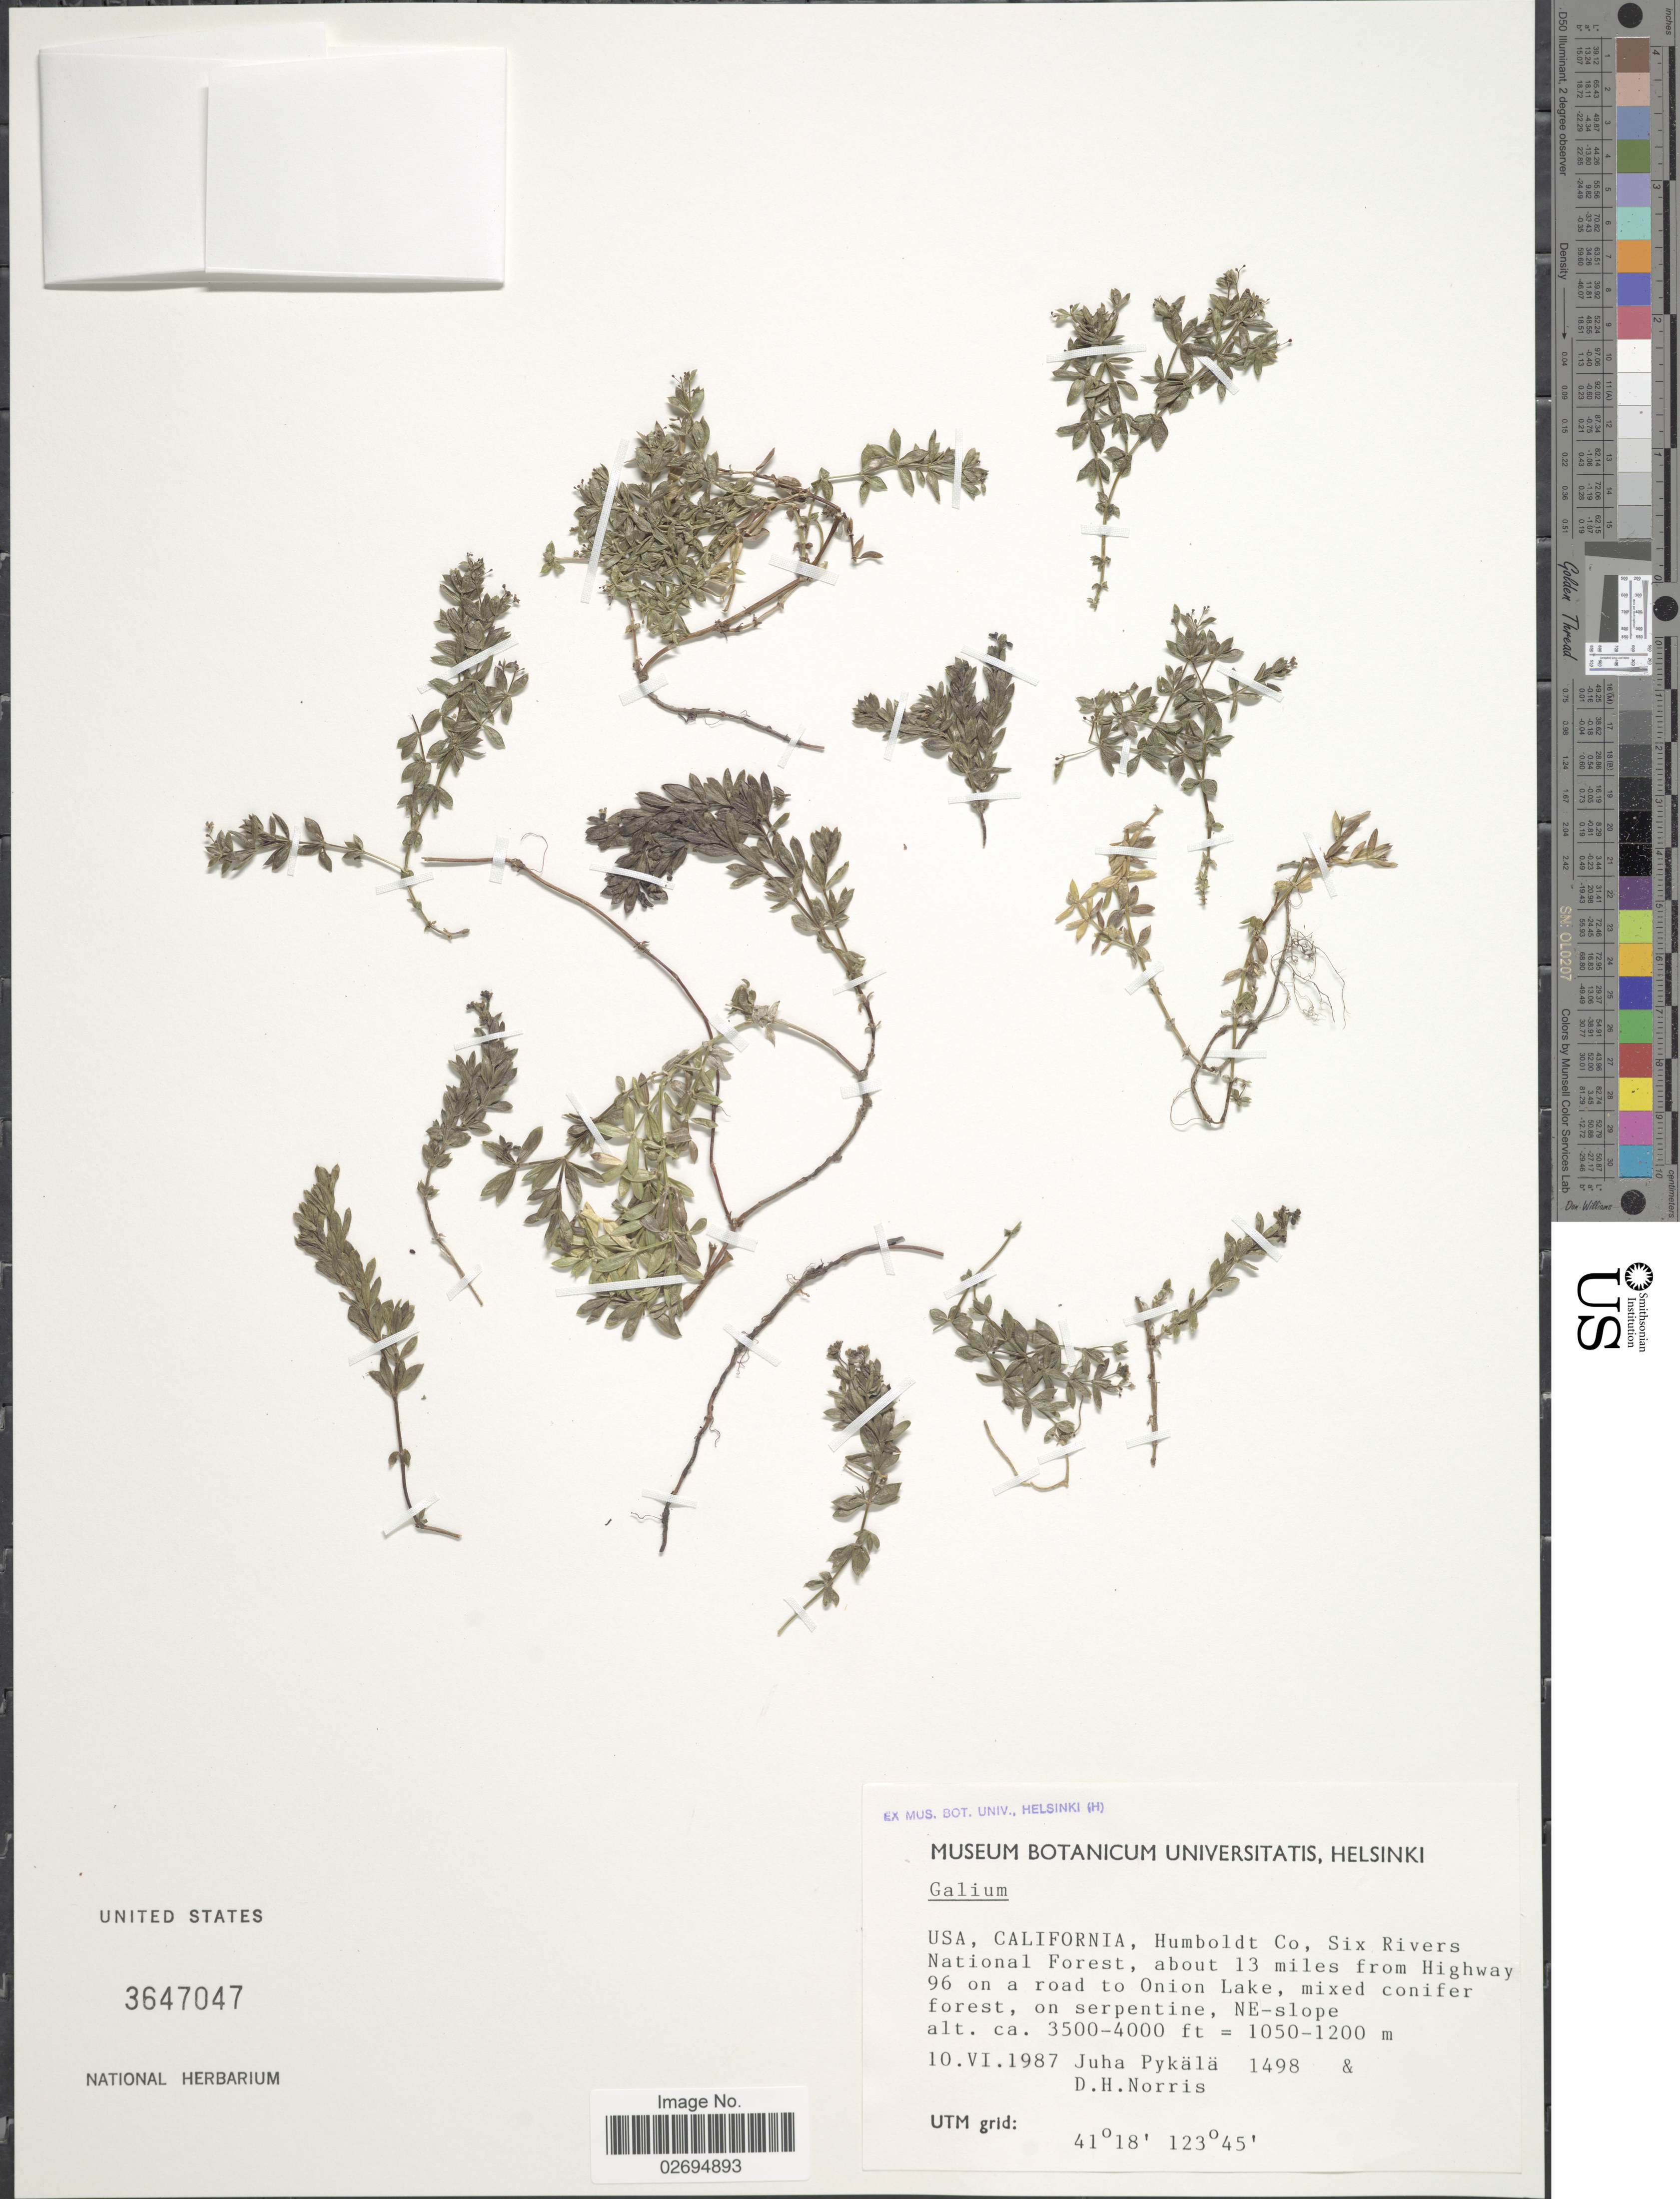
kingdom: Plantae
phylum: Tracheophyta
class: Magnoliopsida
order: Gentianales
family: Rubiaceae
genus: Galium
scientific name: Galium sp.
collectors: J. Pykala & D. H. Norris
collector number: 1498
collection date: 1987-06-10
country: United States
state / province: California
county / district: Humboldt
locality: Humboldt Co, six Rivers National Forest, about 13 miles from Highway 96 on a road to Onion Lake, on serpentine, NE-slope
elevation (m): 1067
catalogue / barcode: US 3647047